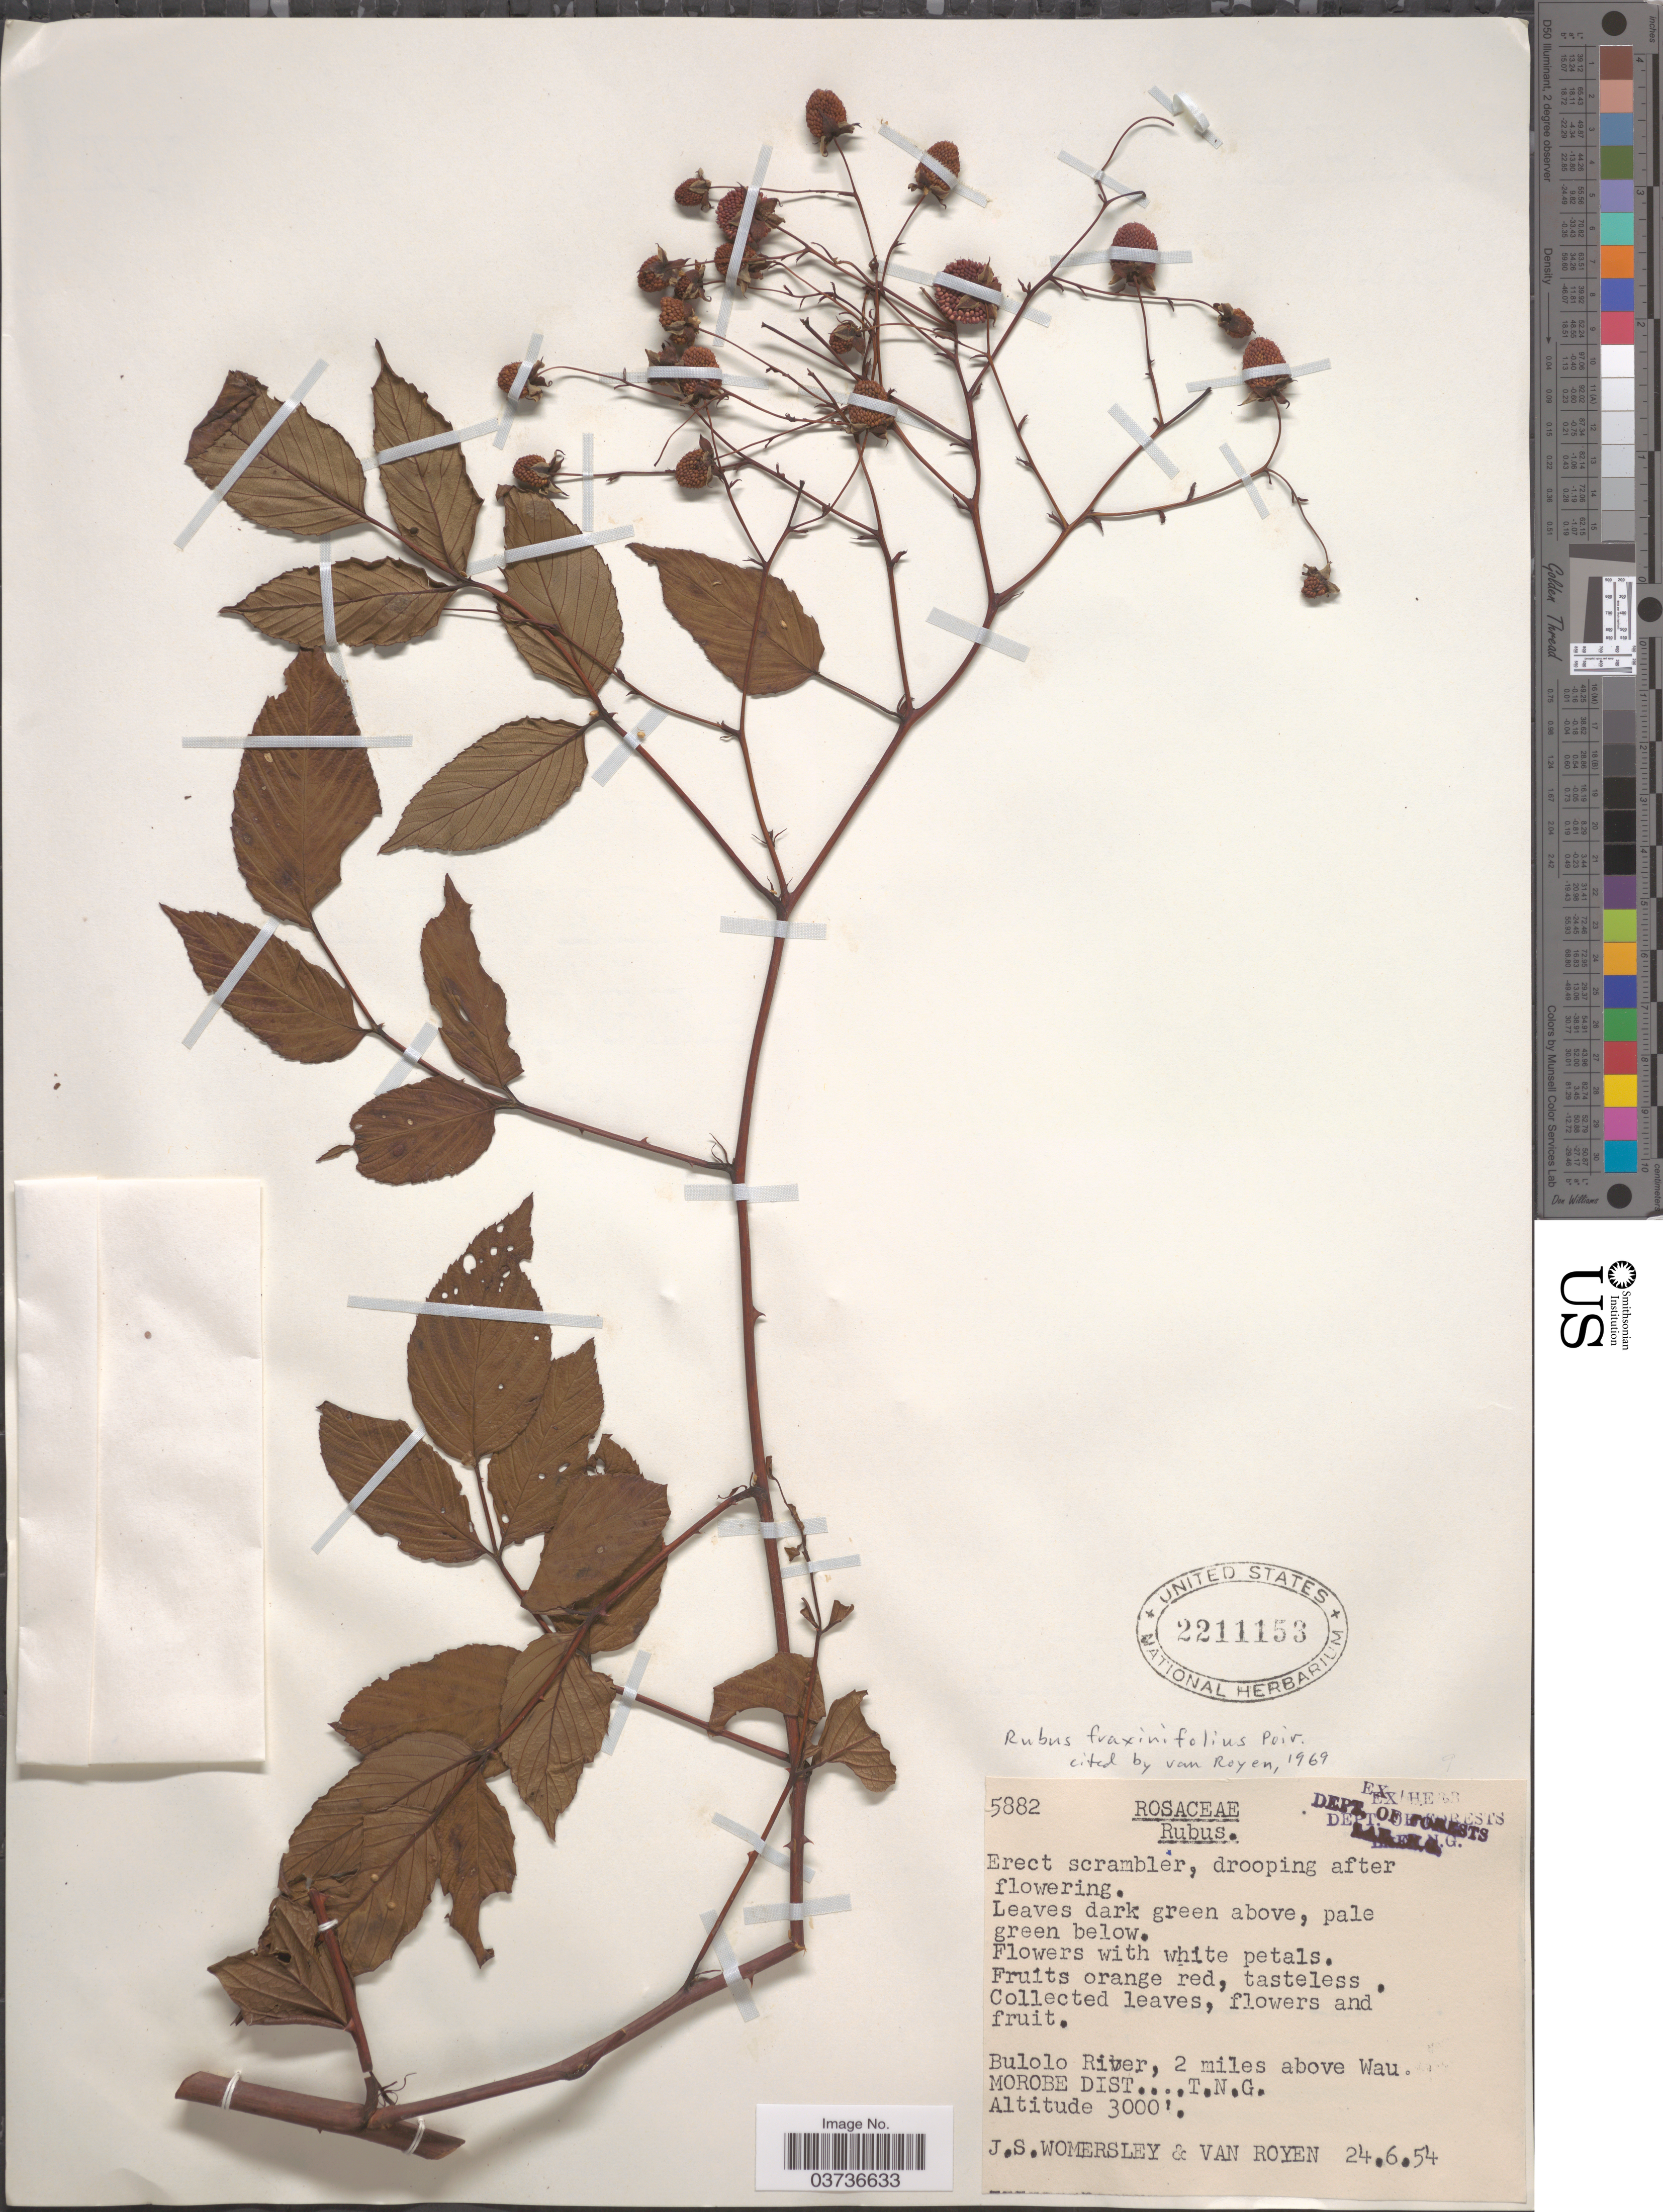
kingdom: Plantae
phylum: Tracheophyta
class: Magnoliopsida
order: Rosales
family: Rosaceae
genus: Rubus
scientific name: Rubus fraxinifolius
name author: Hayata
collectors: J. S. Womersley & -. Van Royen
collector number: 5882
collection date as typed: Transcribed d/m/y: 24/6/54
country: Papua New Guinea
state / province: Morobe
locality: Bulolo River, 2 miles above Wau. Morobe Dist..T.N.G.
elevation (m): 914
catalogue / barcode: US 2211153